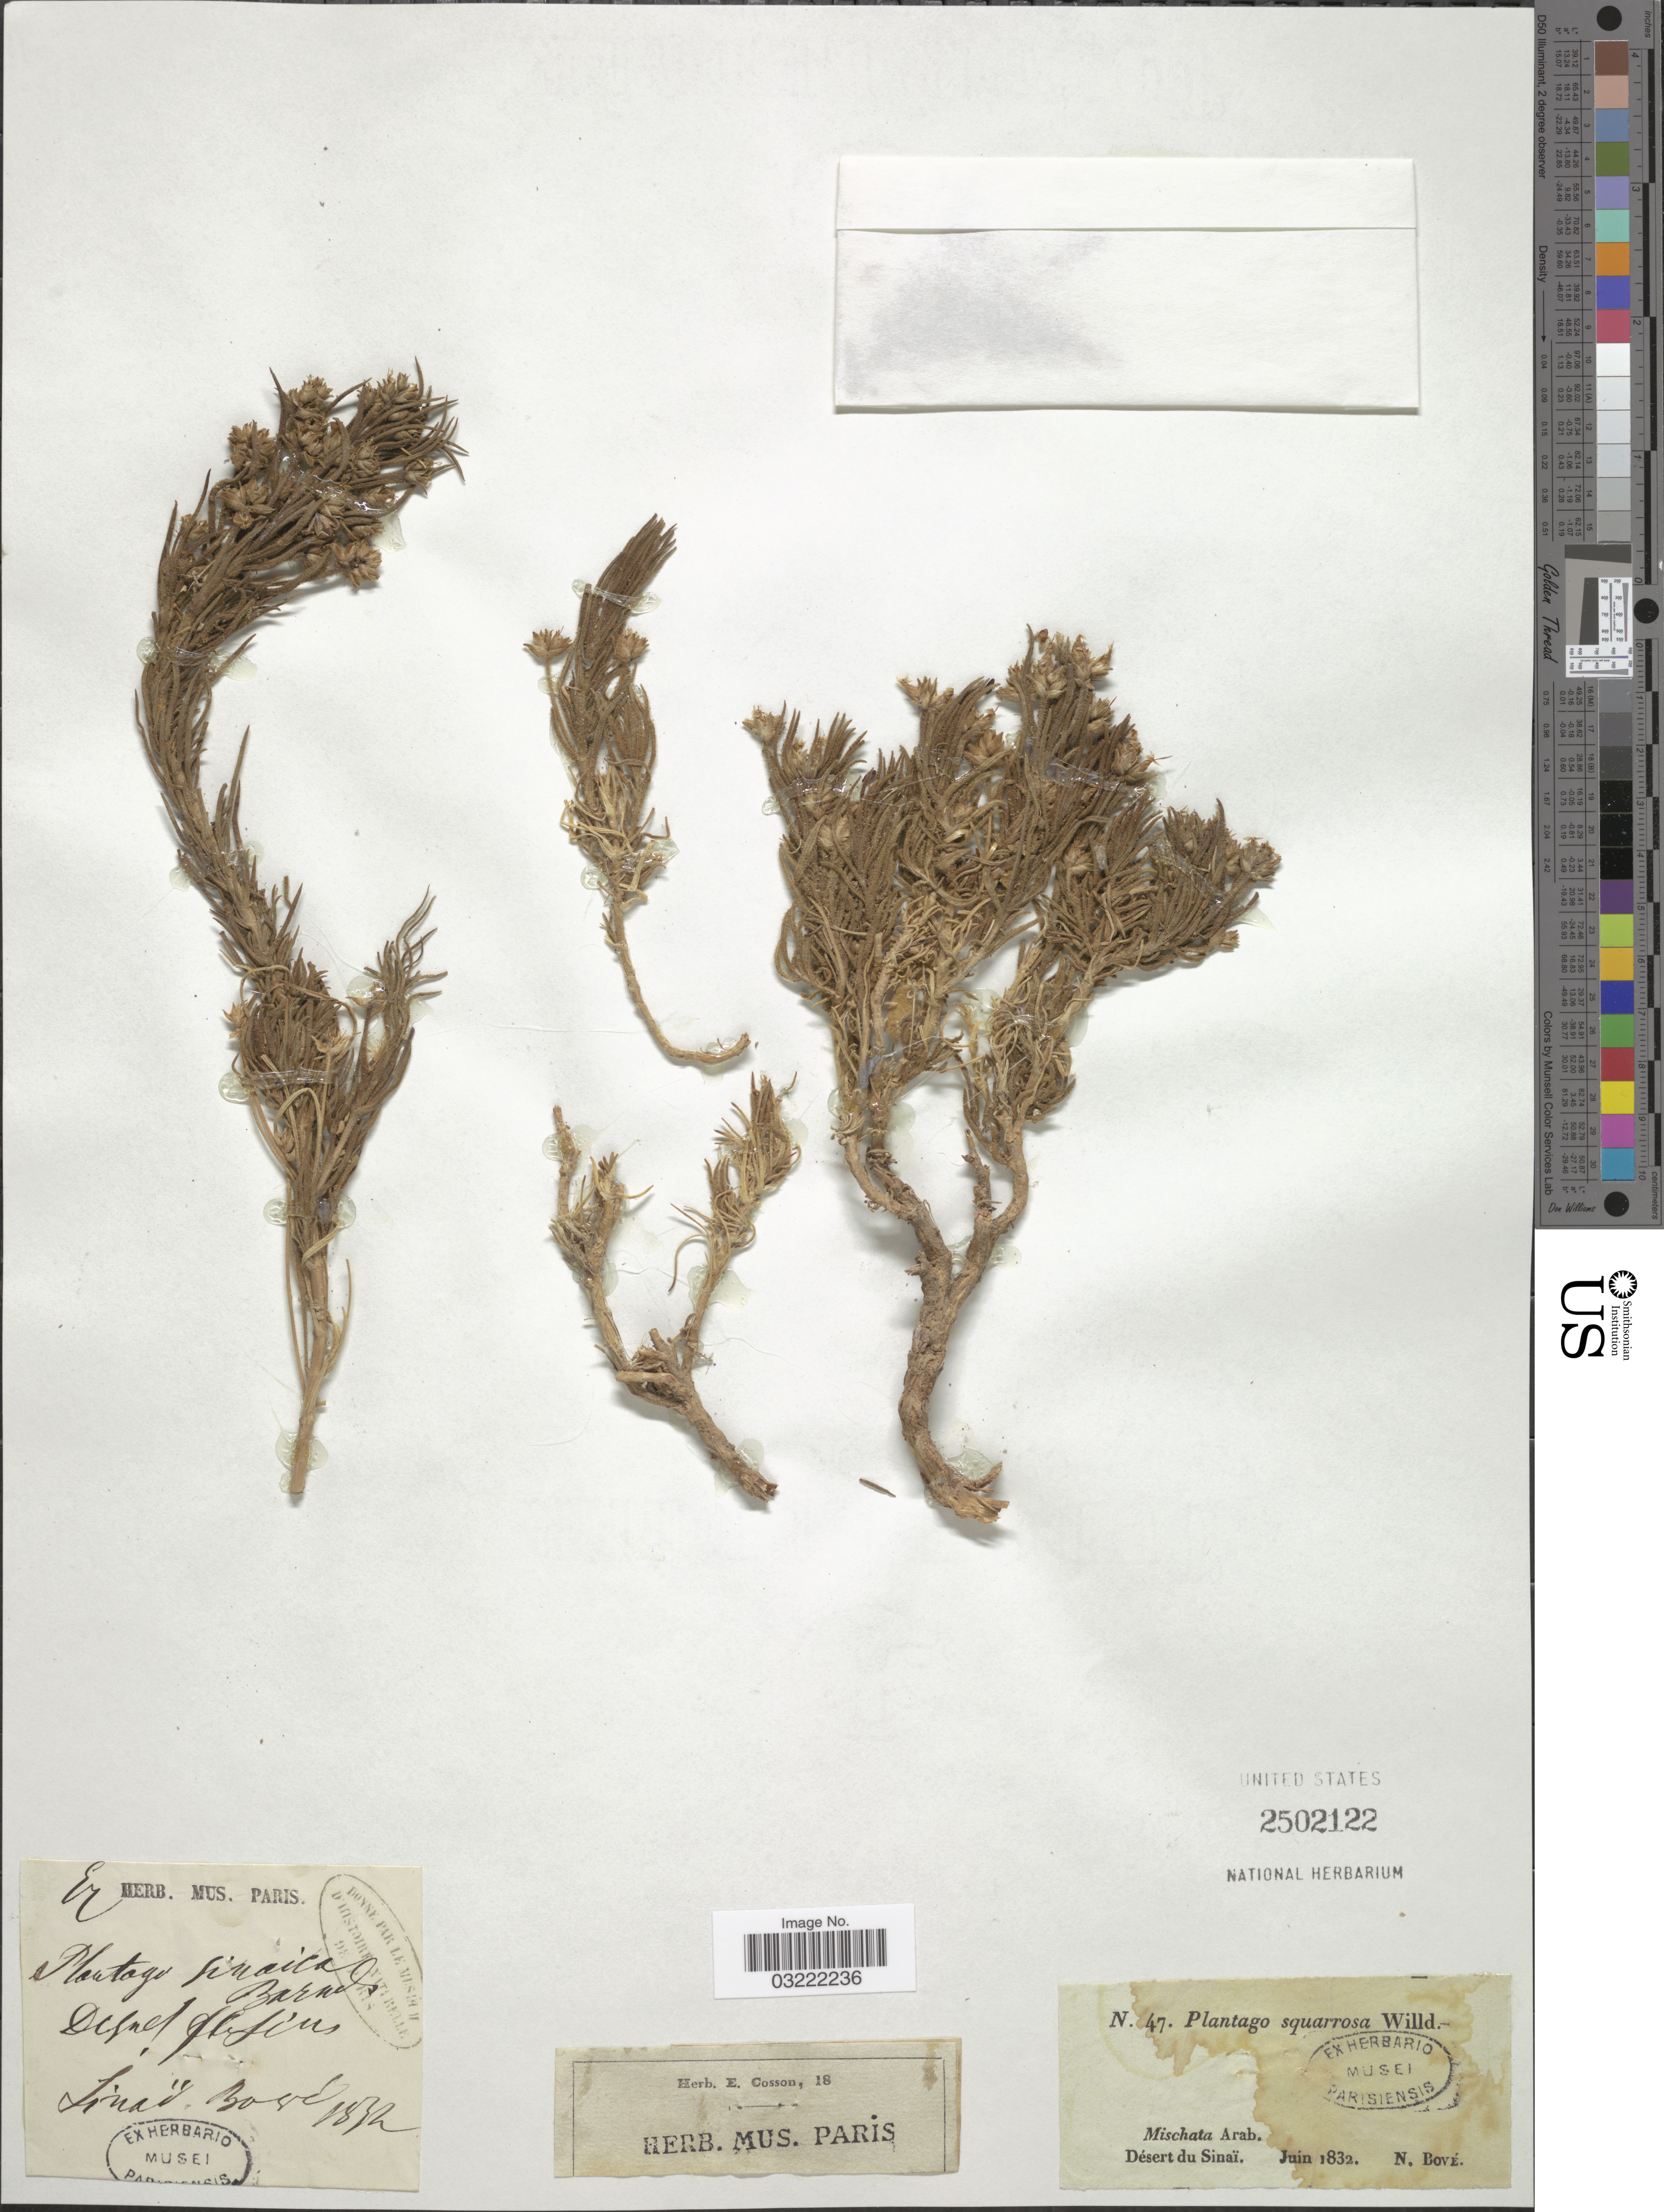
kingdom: Plantae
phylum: Tracheophyta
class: Magnoliopsida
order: Lamiales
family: Plantaginaceae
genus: Plantago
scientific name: Plantago sinaica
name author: Decne.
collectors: N. Bové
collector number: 47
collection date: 1832-06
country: Egypt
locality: Mischata Arab. Désert du Sinaï.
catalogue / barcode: US 2502122